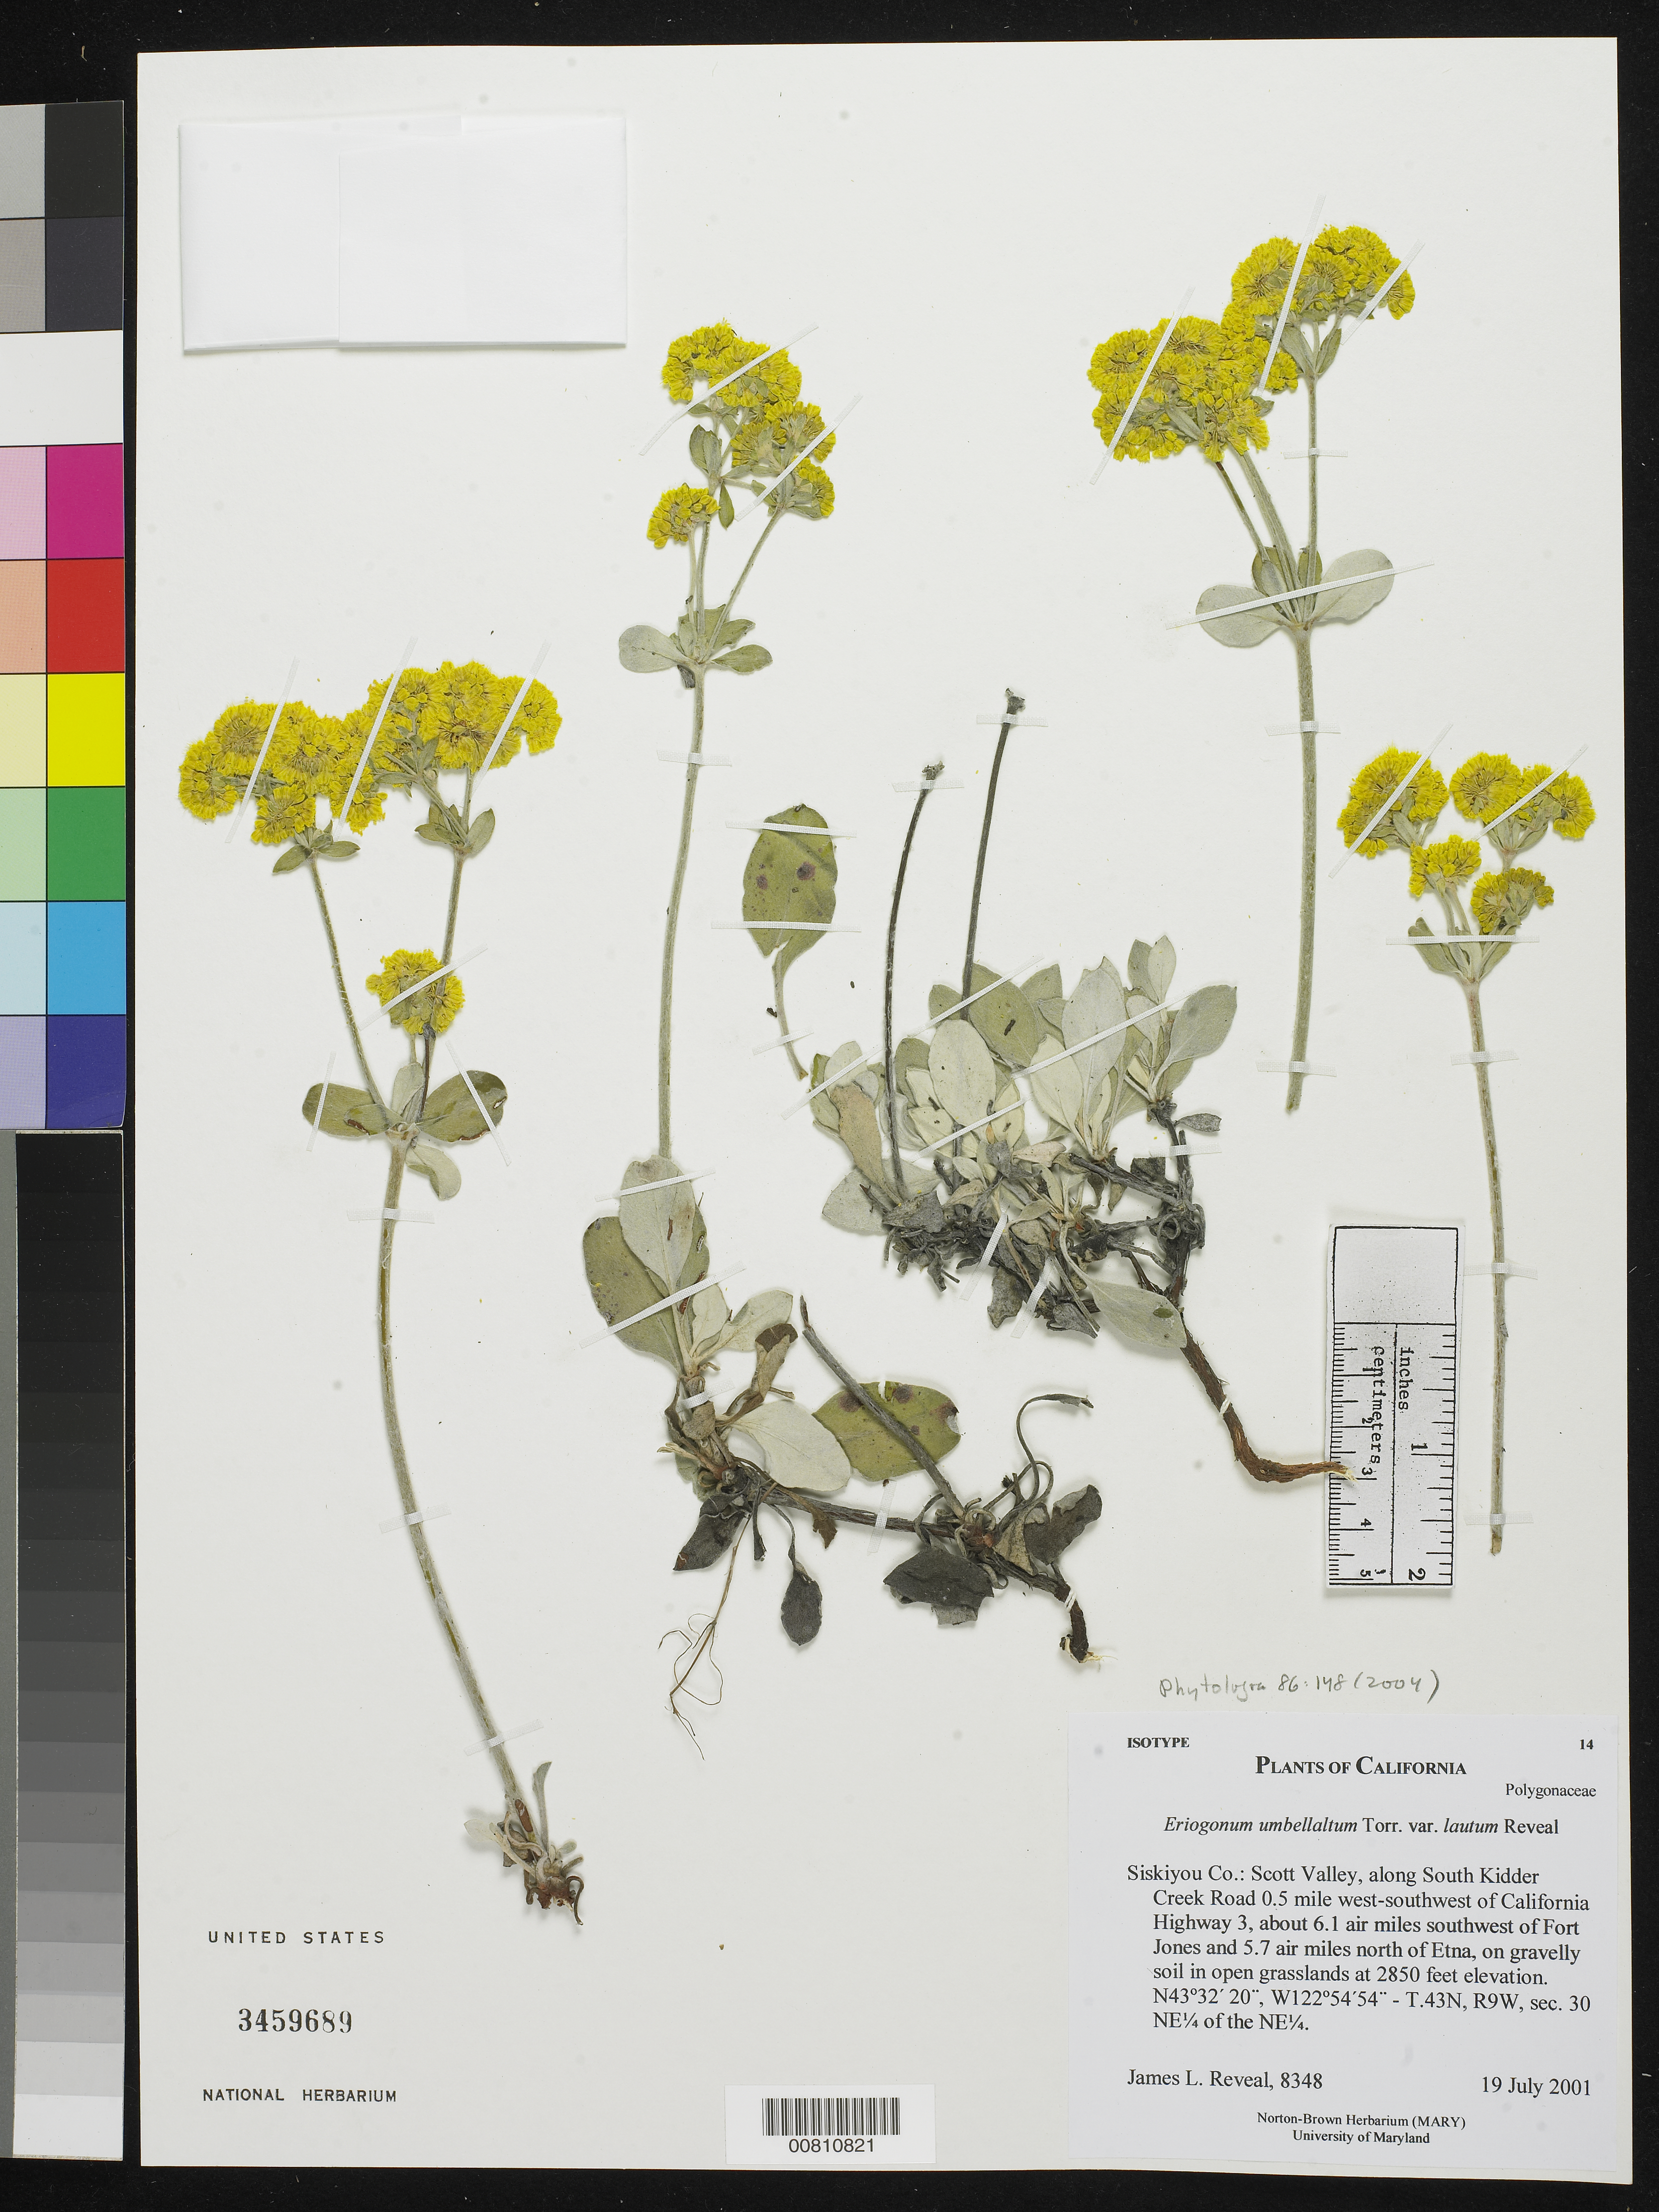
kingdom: Plantae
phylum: Tracheophyta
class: Magnoliopsida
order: Caryophyllales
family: Polygonaceae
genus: Eriogonum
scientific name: Eriogonum umbellatum var. lautum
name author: Reveal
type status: Isotype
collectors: J. L. Reveal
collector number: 8348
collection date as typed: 19 Jul 2001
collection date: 2001-07-19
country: United States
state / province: California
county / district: Siskiyou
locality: Siskiyou Co.: Scott Valley, along South Kidder Creek Road 0.5 mile west-southwest of California Highway 3, about 6.1 air miles southwest of Fort Jones and 5.7 air miles north of Etna.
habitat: On gravelly soil in open grasslands.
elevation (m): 869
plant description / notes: Holotype at NY.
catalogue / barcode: US 3459689